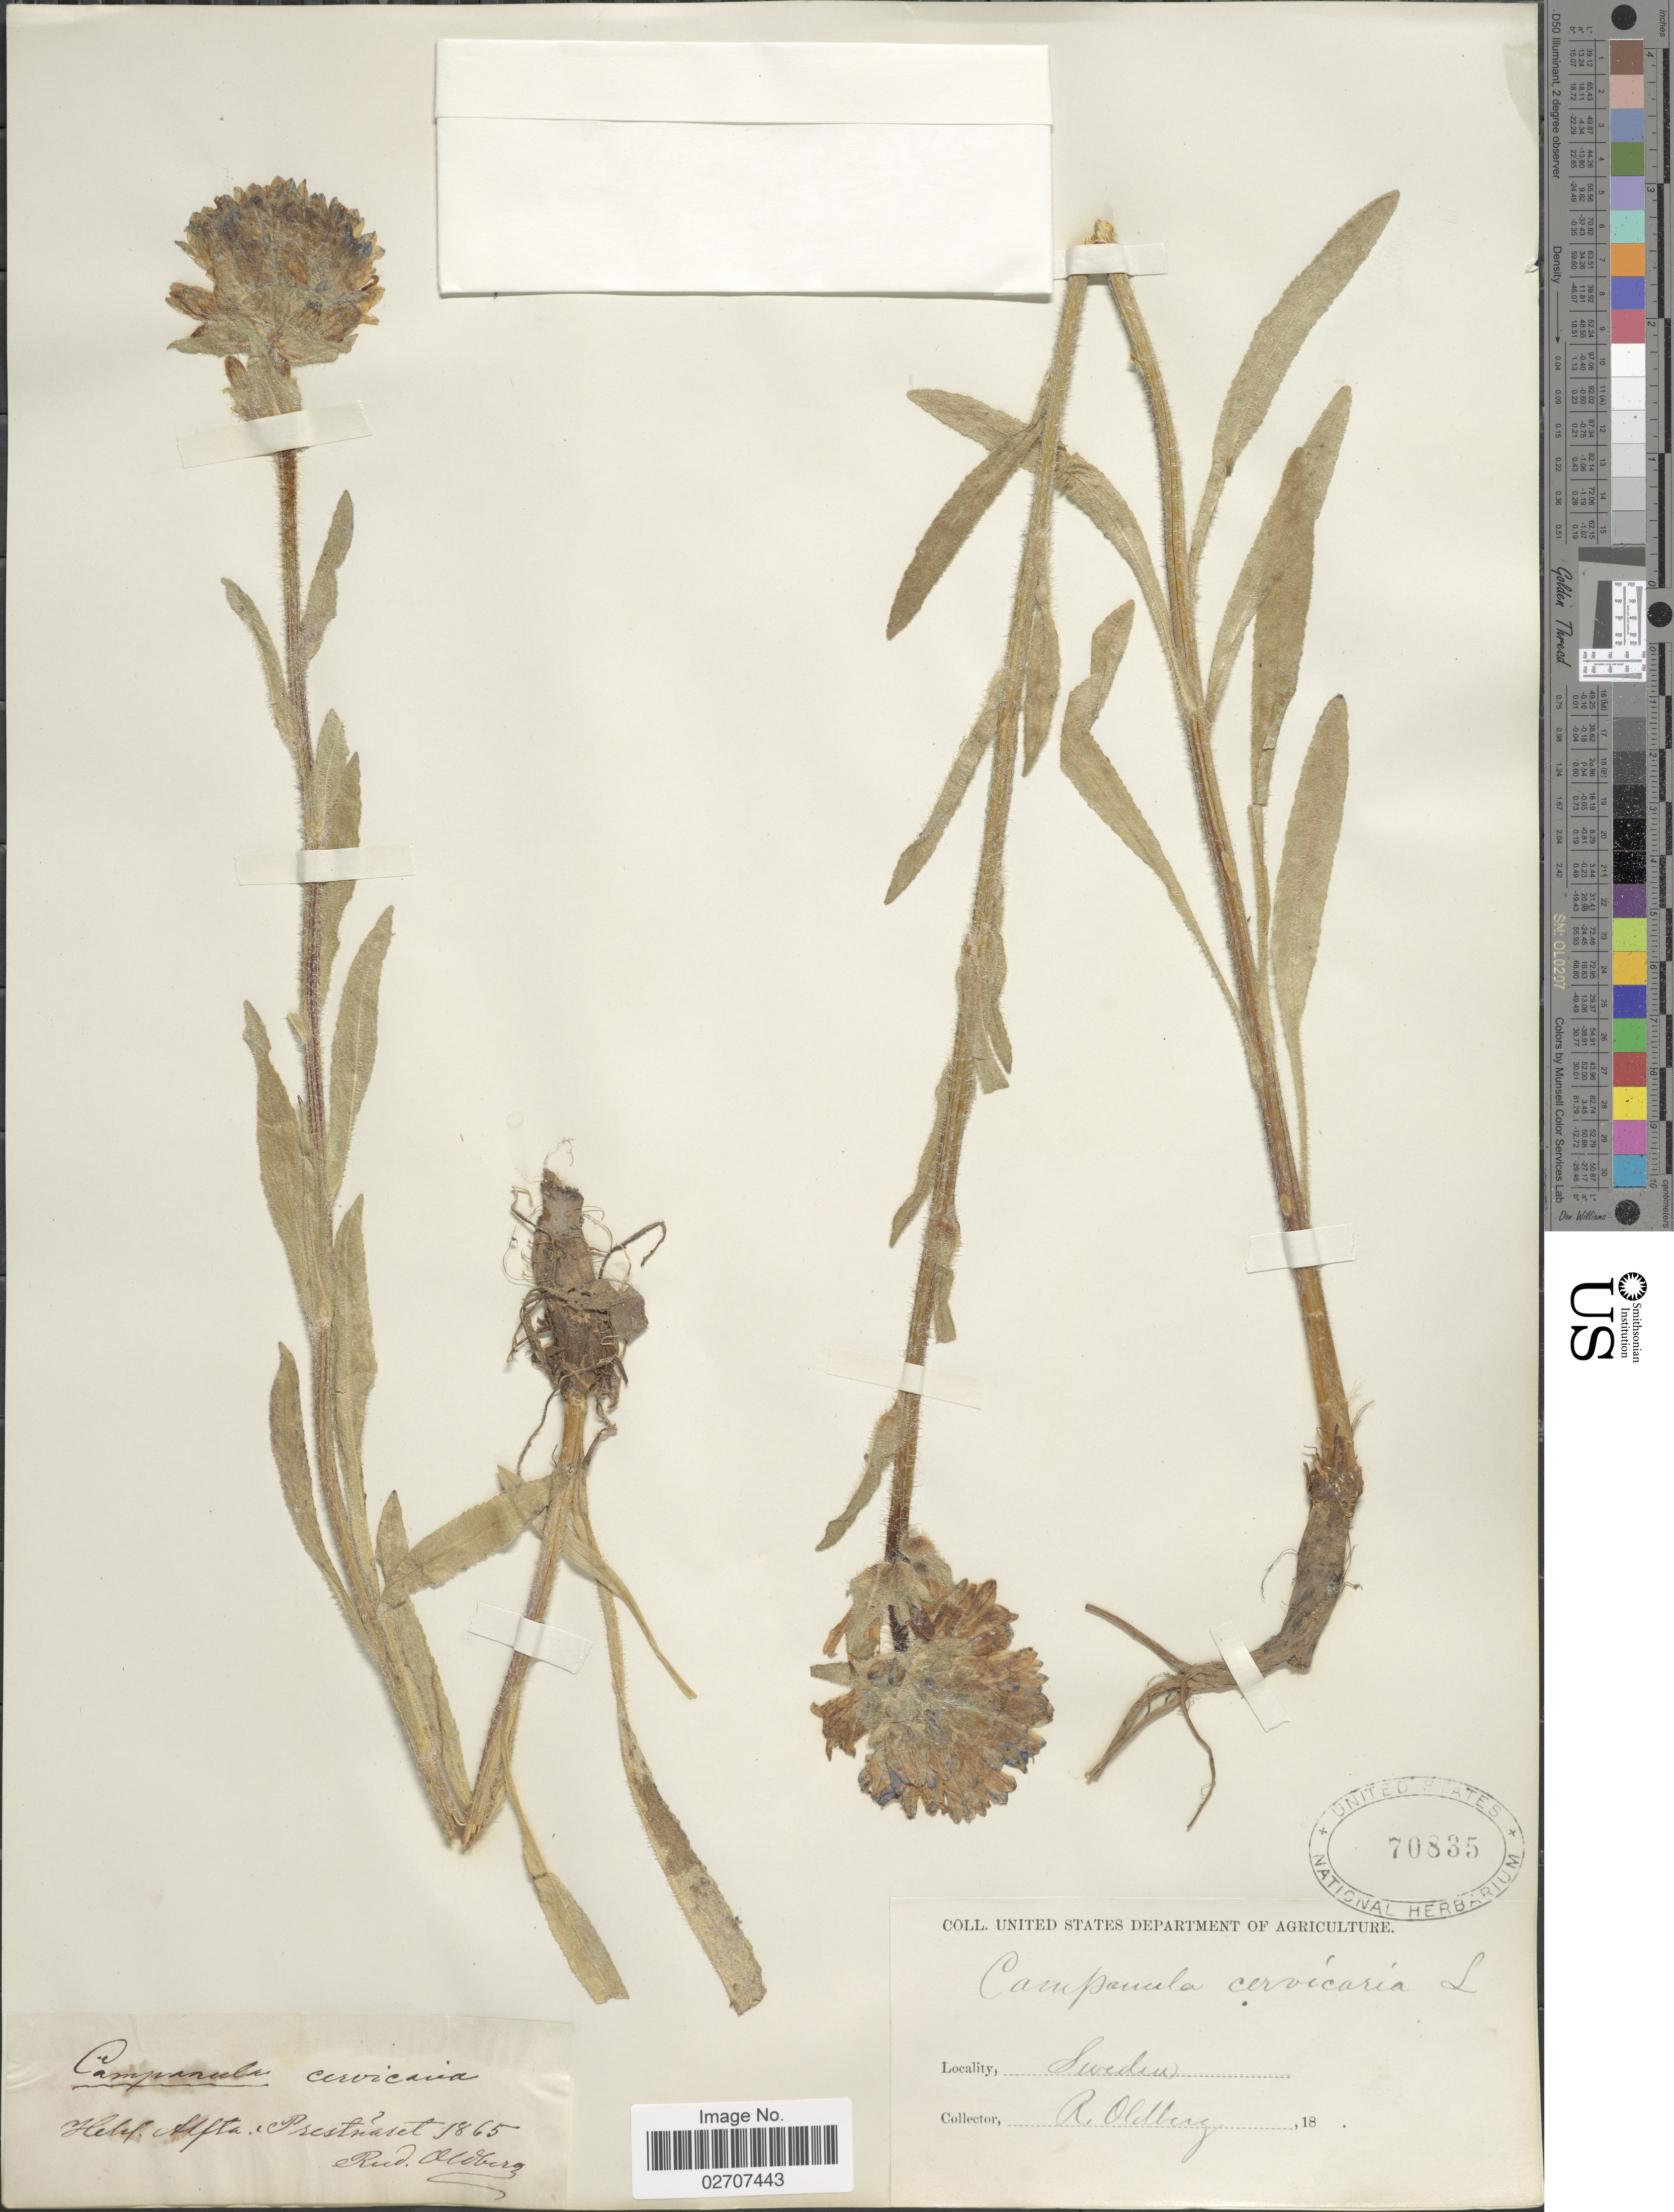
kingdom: Plantae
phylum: Tracheophyta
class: Magnoliopsida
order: Asterales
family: Campanulaceae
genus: Campanula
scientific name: Campanula cervicaria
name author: L.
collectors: R. Oldberg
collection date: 1865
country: Sweden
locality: Hefsl, Alfta: Prestnaret [interpreted]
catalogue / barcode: US 70835